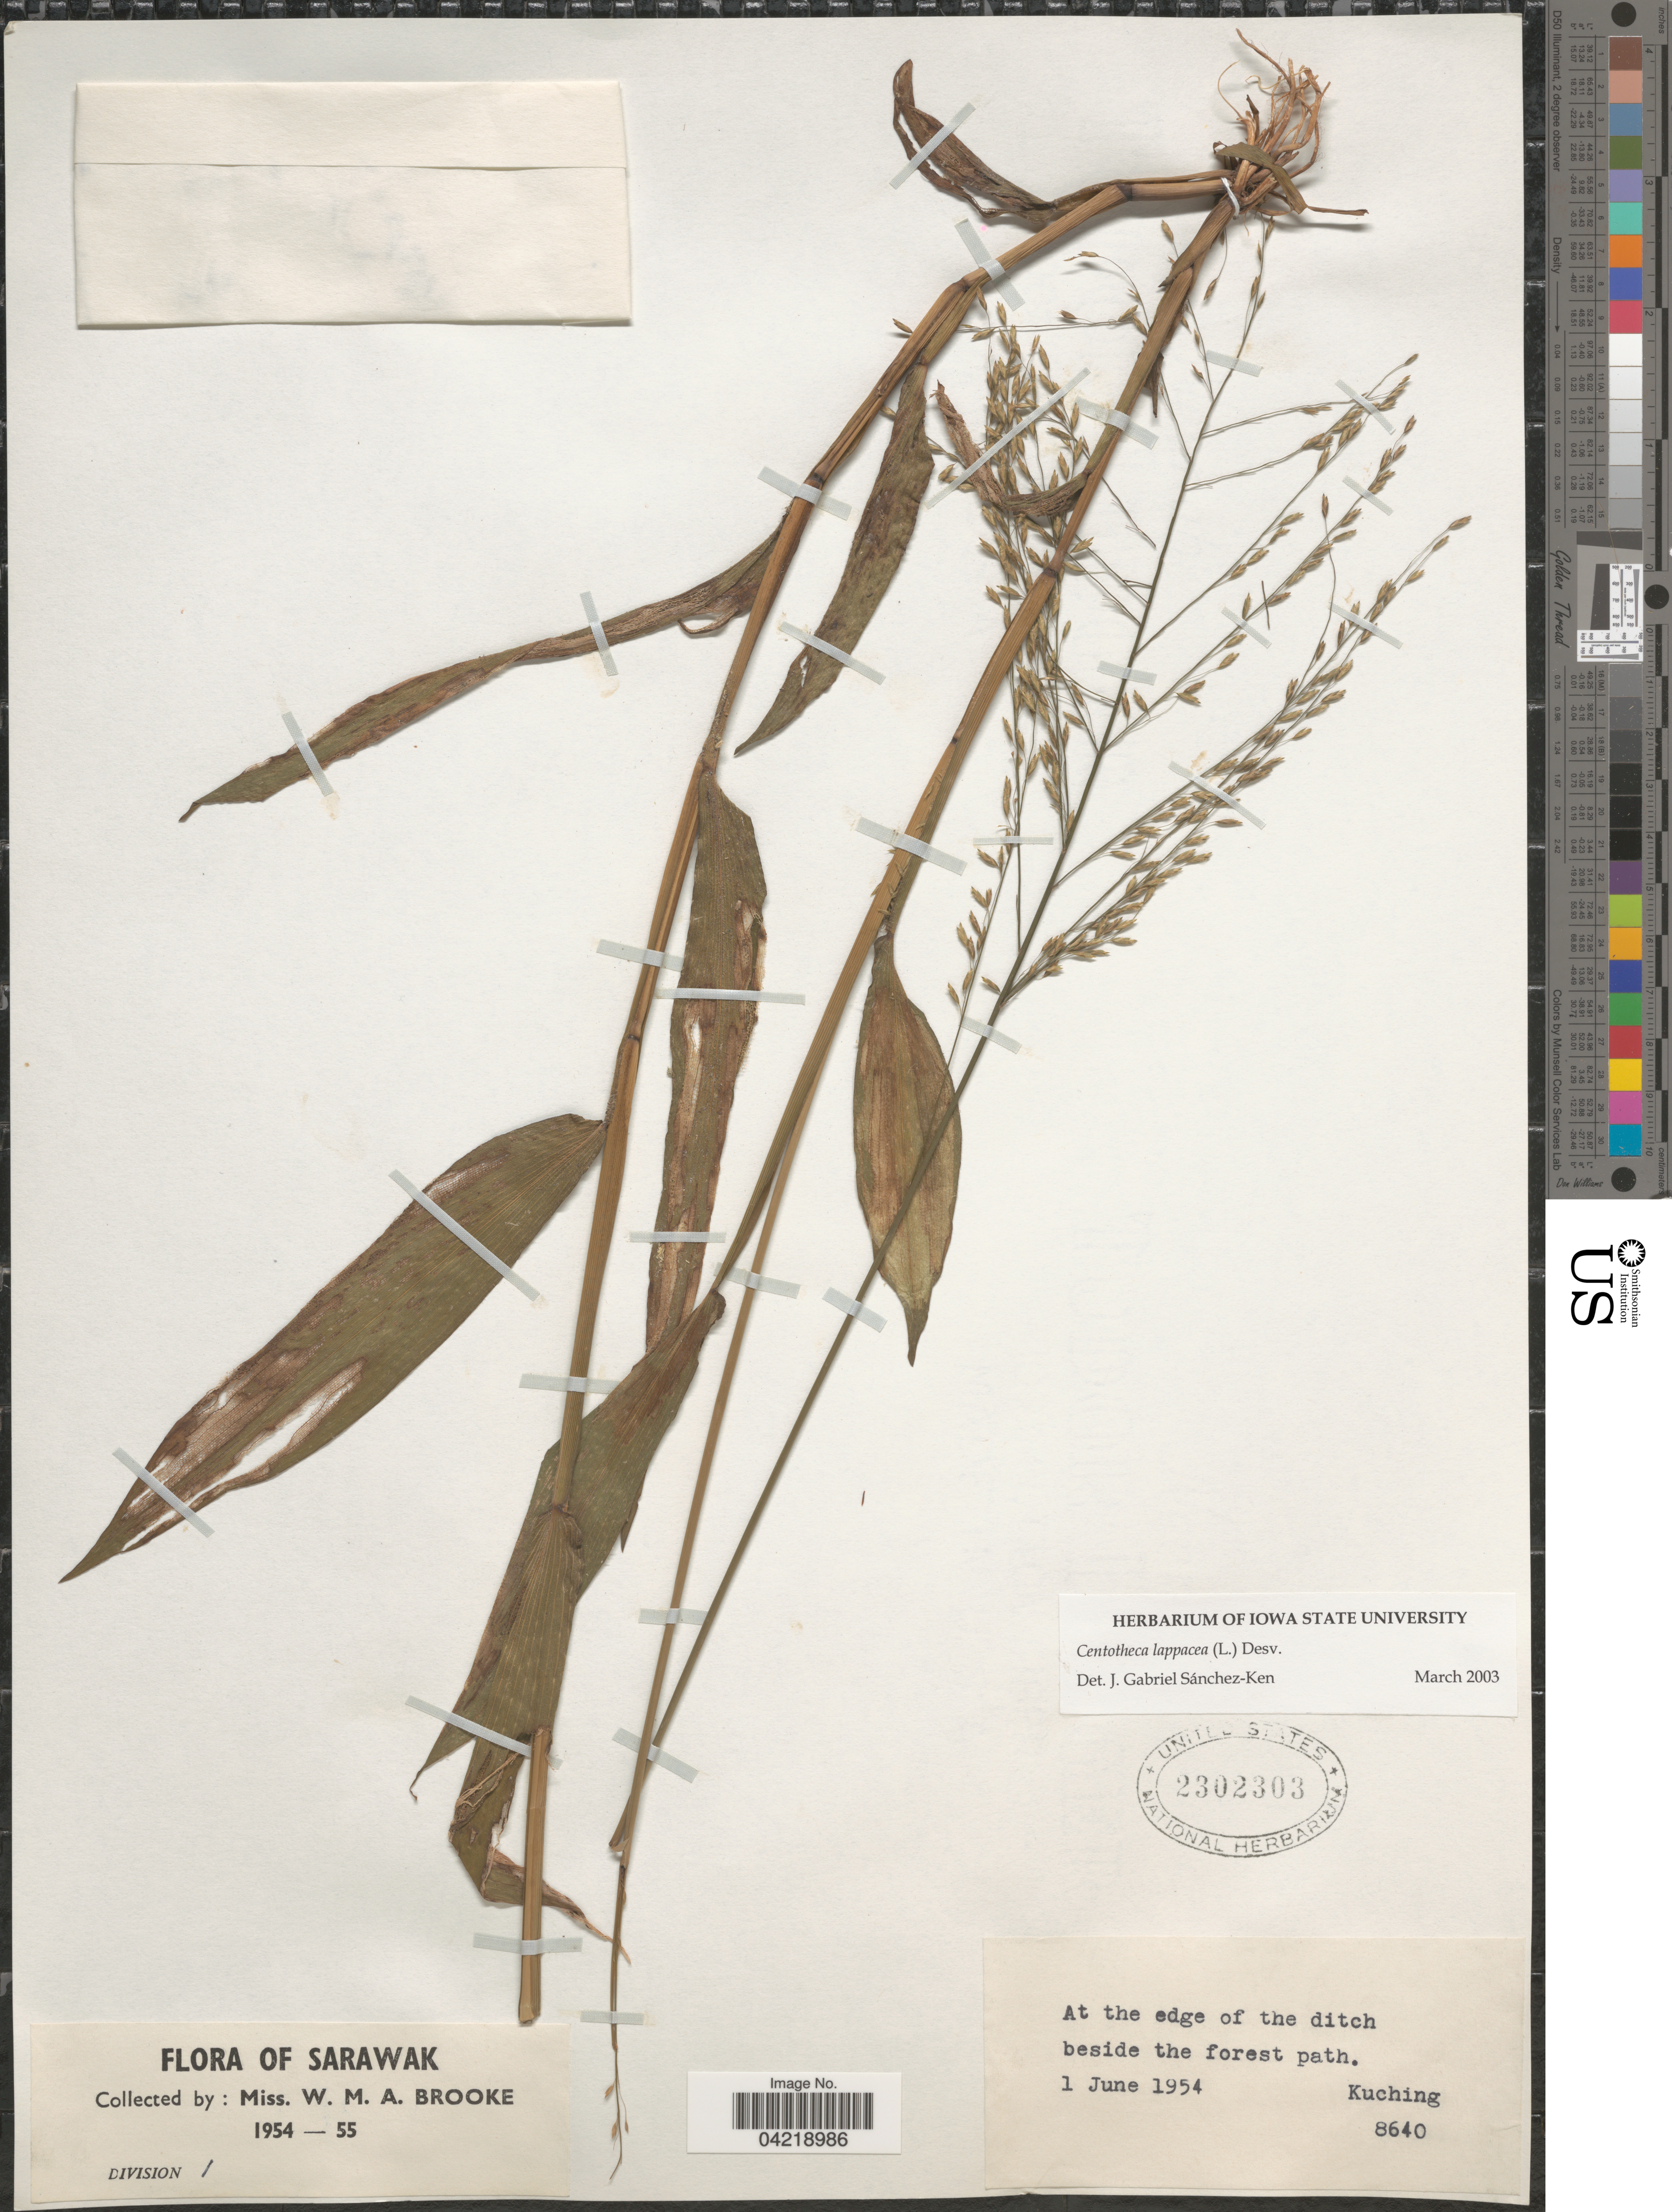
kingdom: Plantae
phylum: Tracheophyta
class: Liliopsida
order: Poales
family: Poaceae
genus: Centotheca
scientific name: Centotheca lappacea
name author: (L.) Desv.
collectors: W. Brooke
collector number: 8640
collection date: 1954-06-01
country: Malaysia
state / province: Sarawak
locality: Division [unsure placement]. At the edge of the ditch beside the forest path. Kuching.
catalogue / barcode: US 2302303